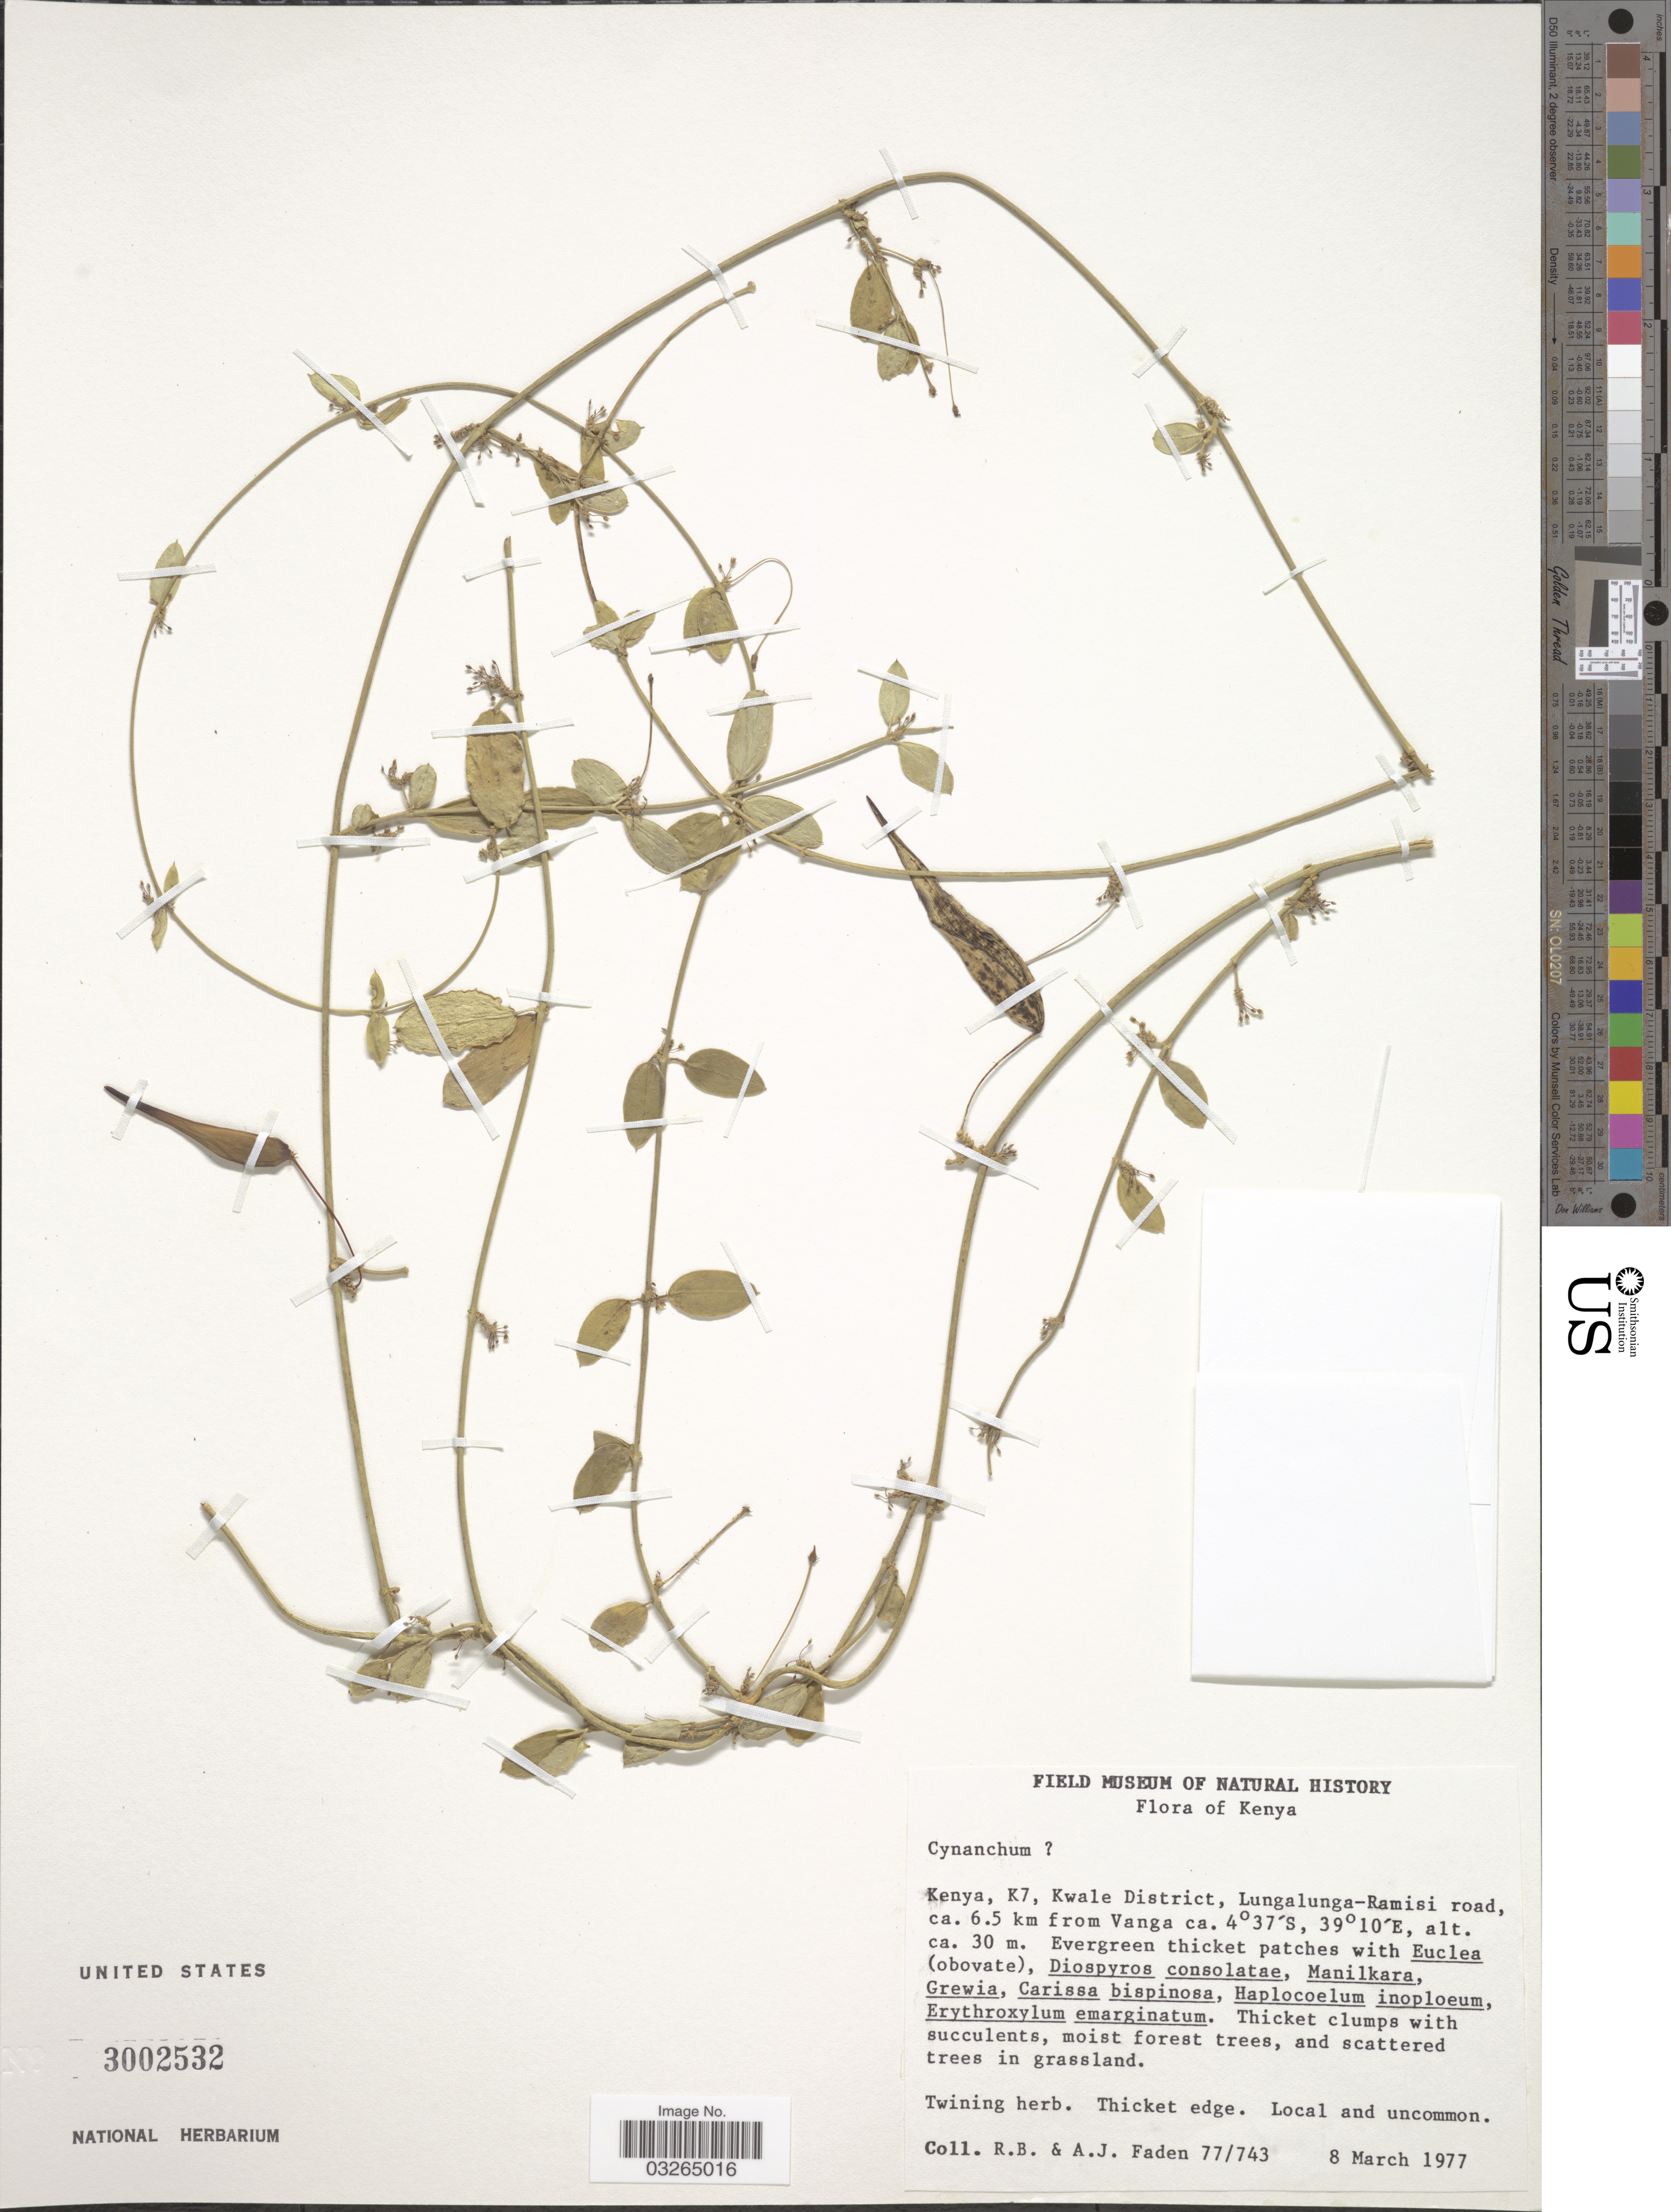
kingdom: Plantae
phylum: Tracheophyta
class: Magnoliopsida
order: Gentianales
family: Apocynaceae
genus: Cynanchum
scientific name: Cynanchum sp.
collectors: R. B. Faden & A. J. Faden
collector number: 77/743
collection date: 1977-03-08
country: Kenya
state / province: Kwale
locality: K7, Kwale District, Lungalunga-Ramisi road, ca. 6.5 km from Vanga.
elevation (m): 30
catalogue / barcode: US 3002532